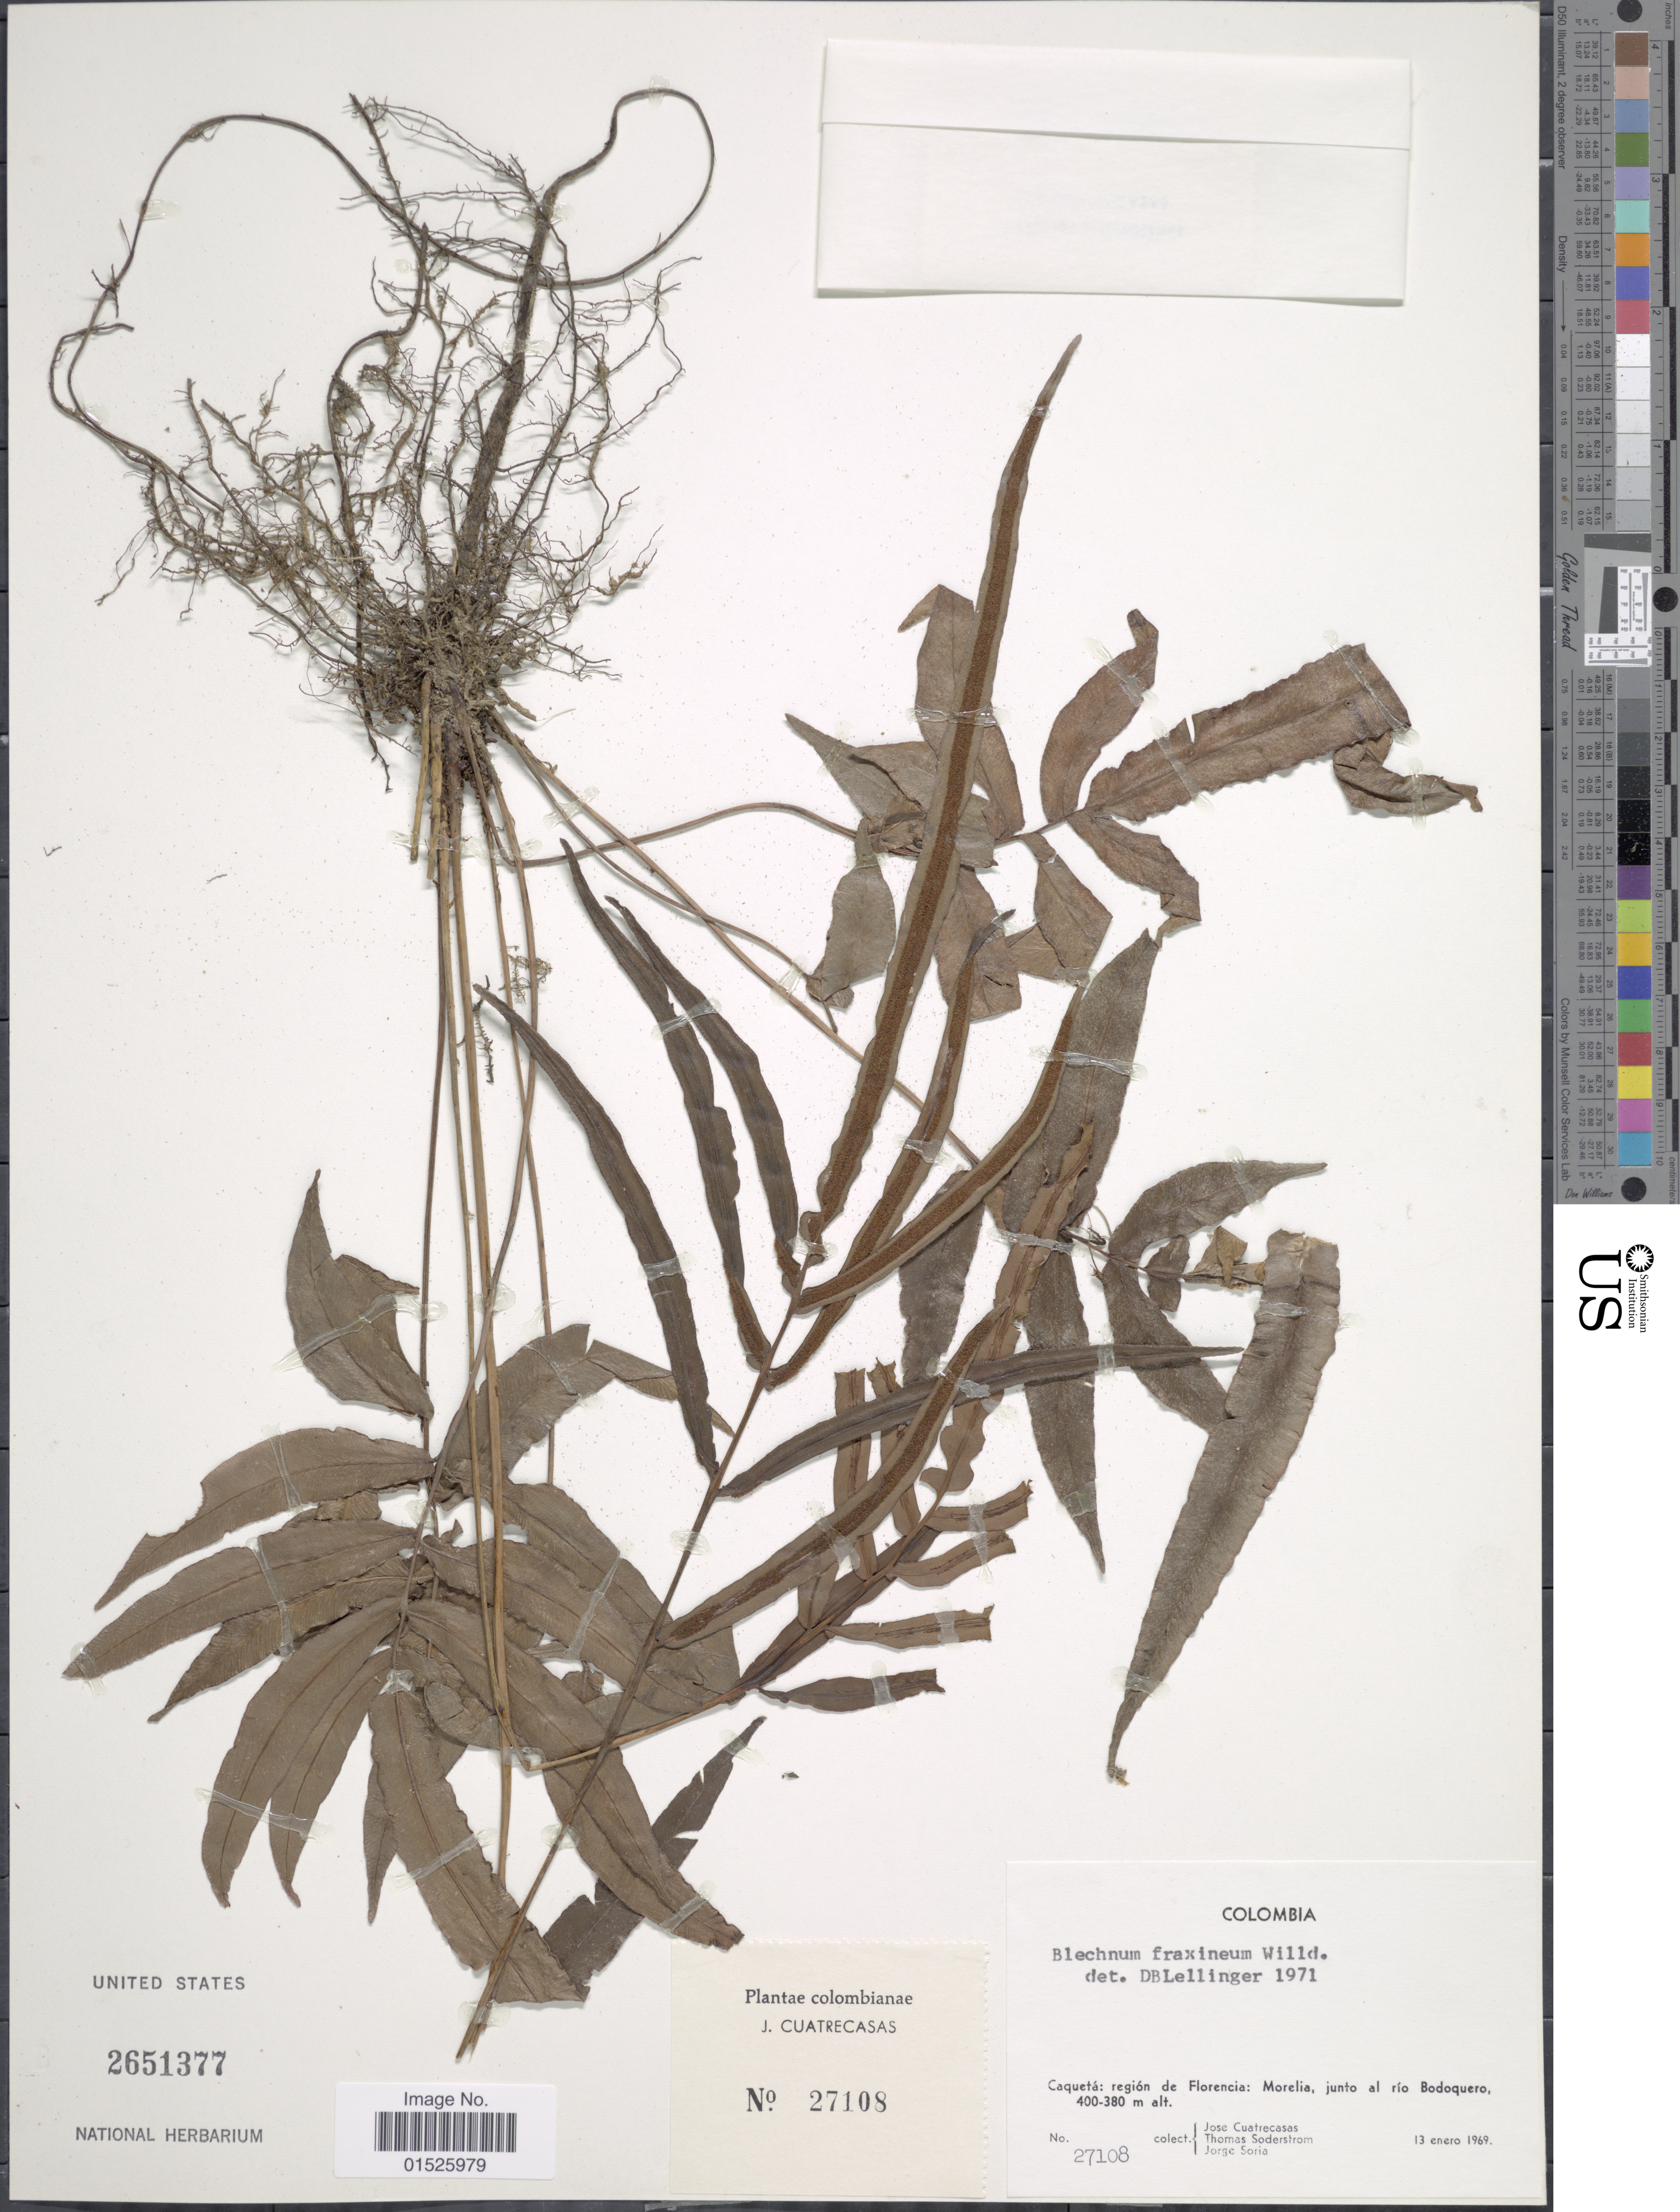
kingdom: Plantae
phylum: Tracheophyta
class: Polypodiopsida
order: Polypodiales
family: Blechnaceae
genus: Blechnum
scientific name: Blechnum x fraxineum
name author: Willd.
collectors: J. Cuatrecasas, T. R. Soderstrom & J. Soria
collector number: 27108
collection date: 1969-01-13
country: Colombia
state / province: Caquetá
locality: Colombia, Caqueta: regio de Florencia: Morelia, junto al rio Bodoquero.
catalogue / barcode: US 2651377